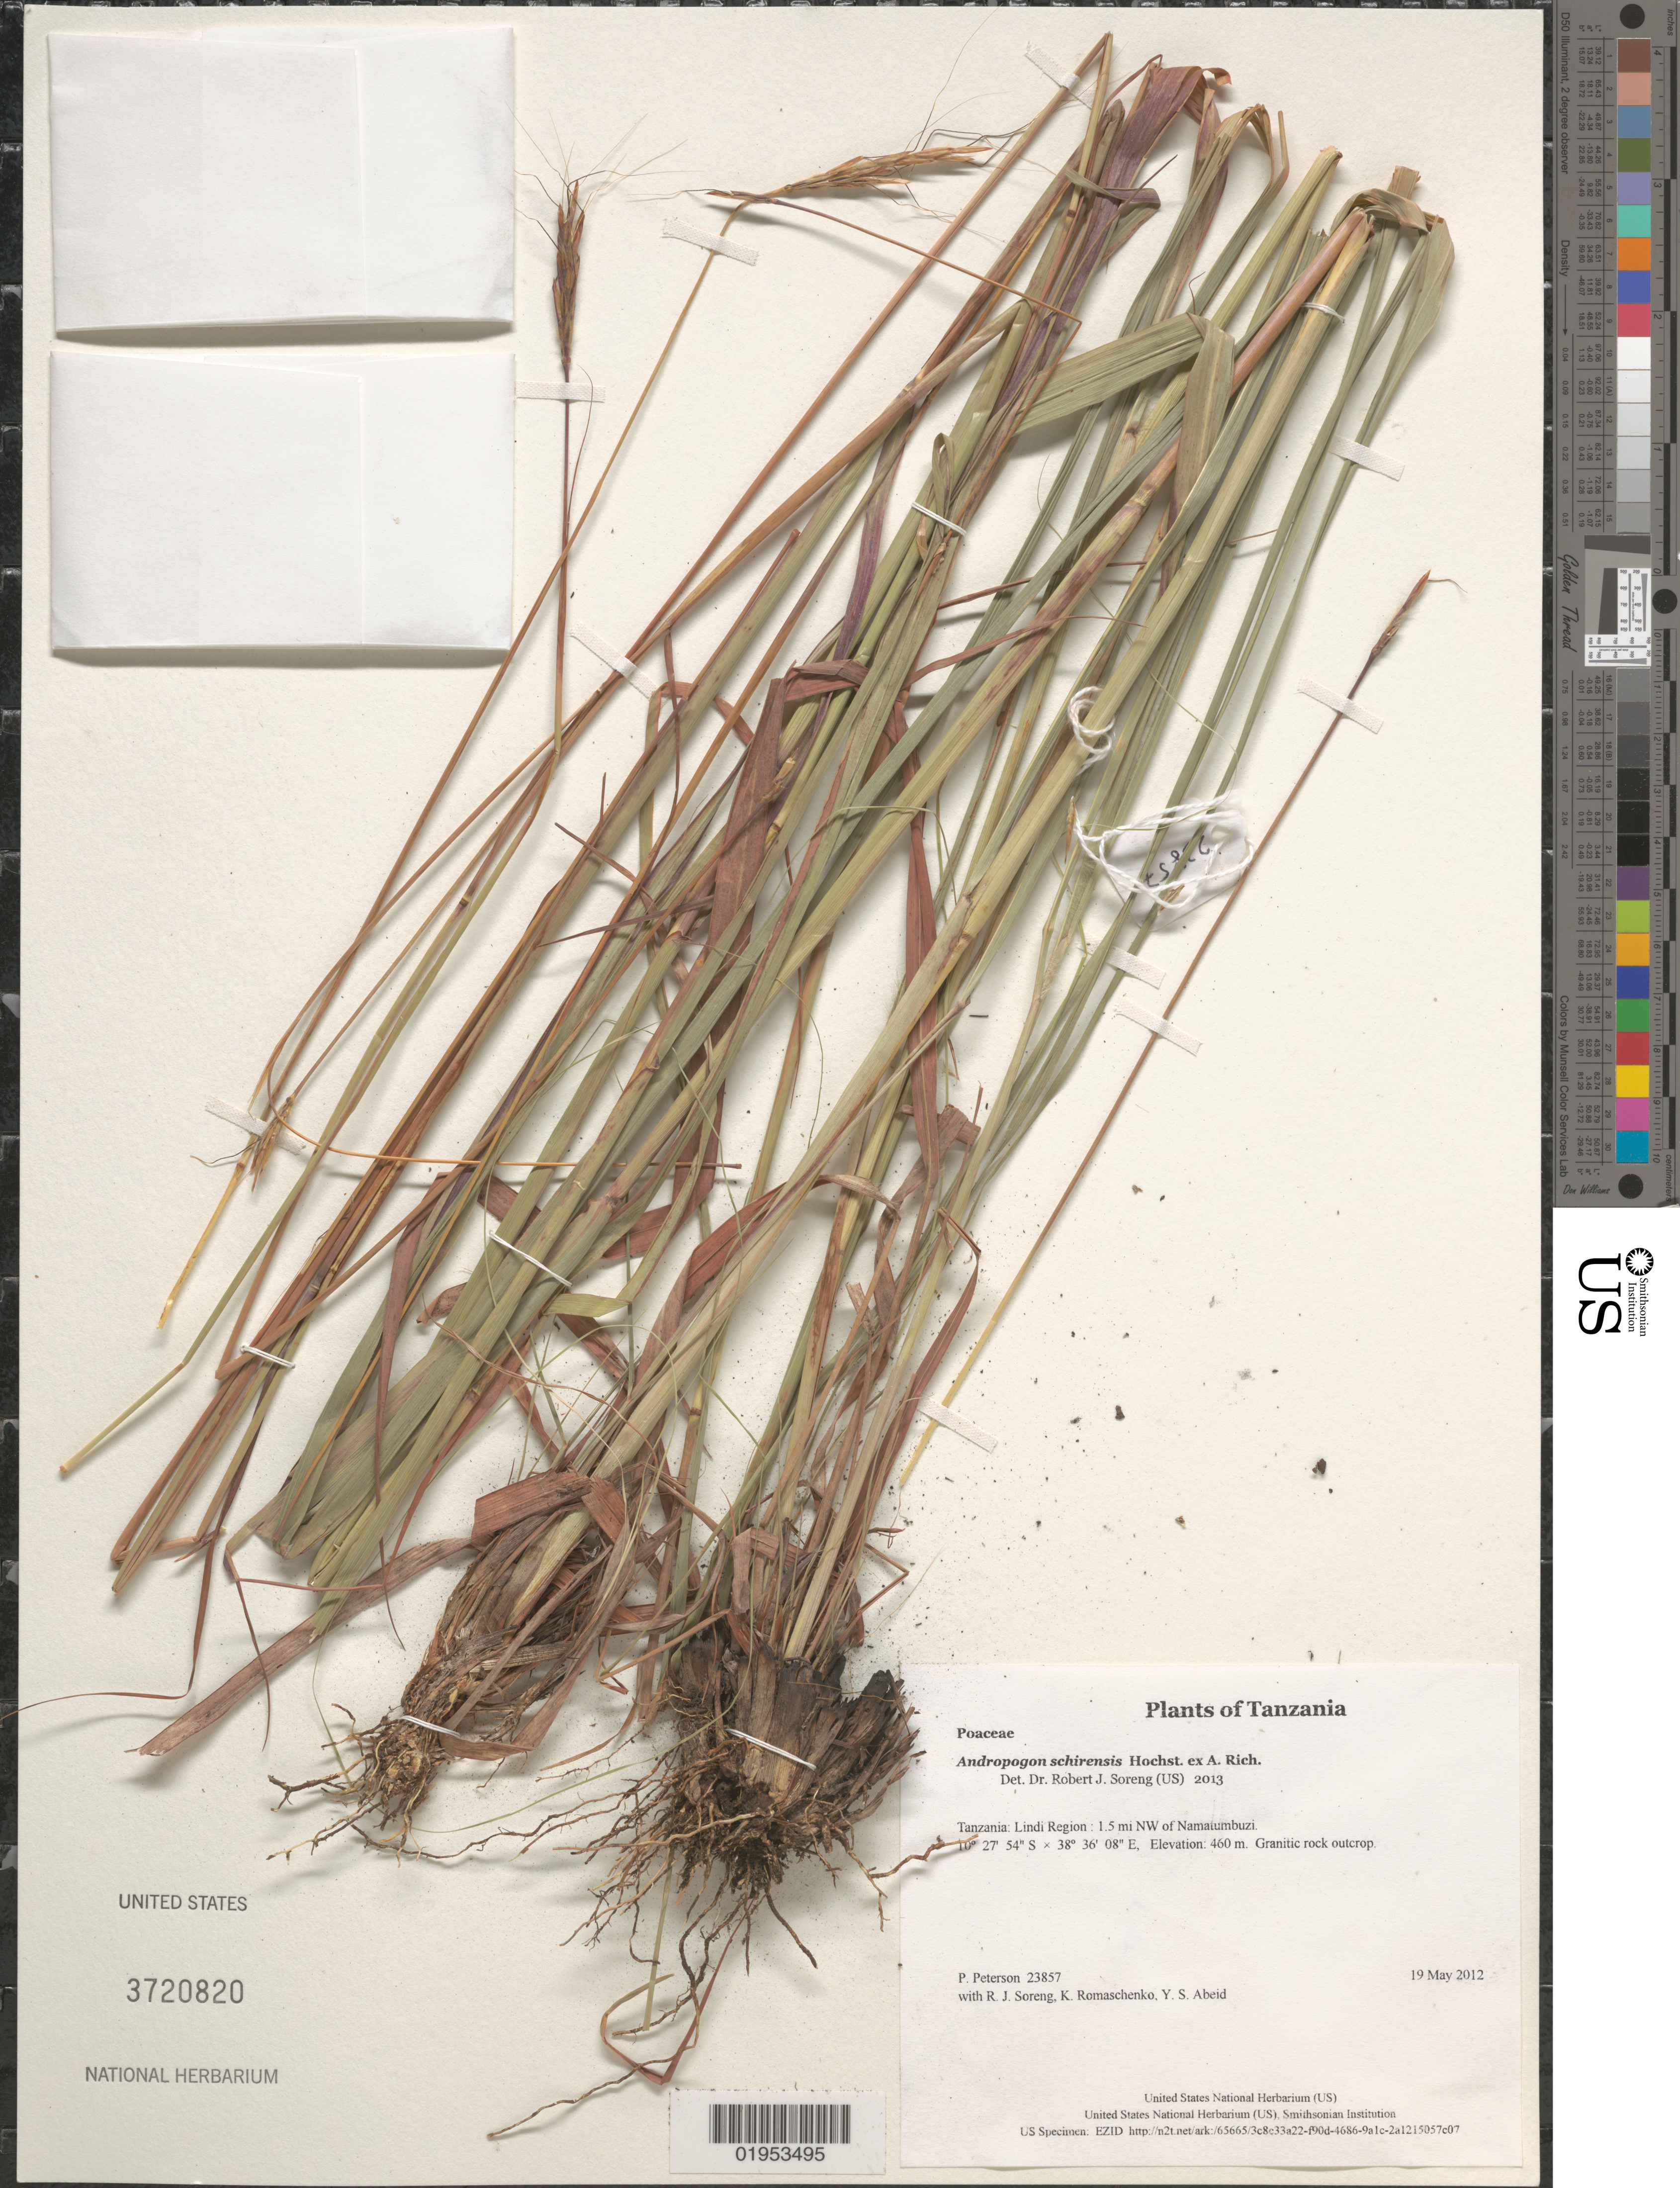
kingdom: Plantae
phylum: Tracheophyta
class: Liliopsida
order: Poales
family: Poaceae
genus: Andropogon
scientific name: Andropogon schirensis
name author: Hochst. ex A. Rich.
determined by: Soreng, Robert J., Research Associate (BOT), Smithsonian Institution - National Museum of Natural History (UNITED STATES)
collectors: P. M. Peterson, R. J. Soreng, K. Romaschenko & Y. Abeid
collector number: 23857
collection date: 2012-05-19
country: Tanzania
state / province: Lindi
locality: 1.5 mi NW of Namatumbuzi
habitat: Granitic rock outcrop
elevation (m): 460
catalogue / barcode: US 3720820